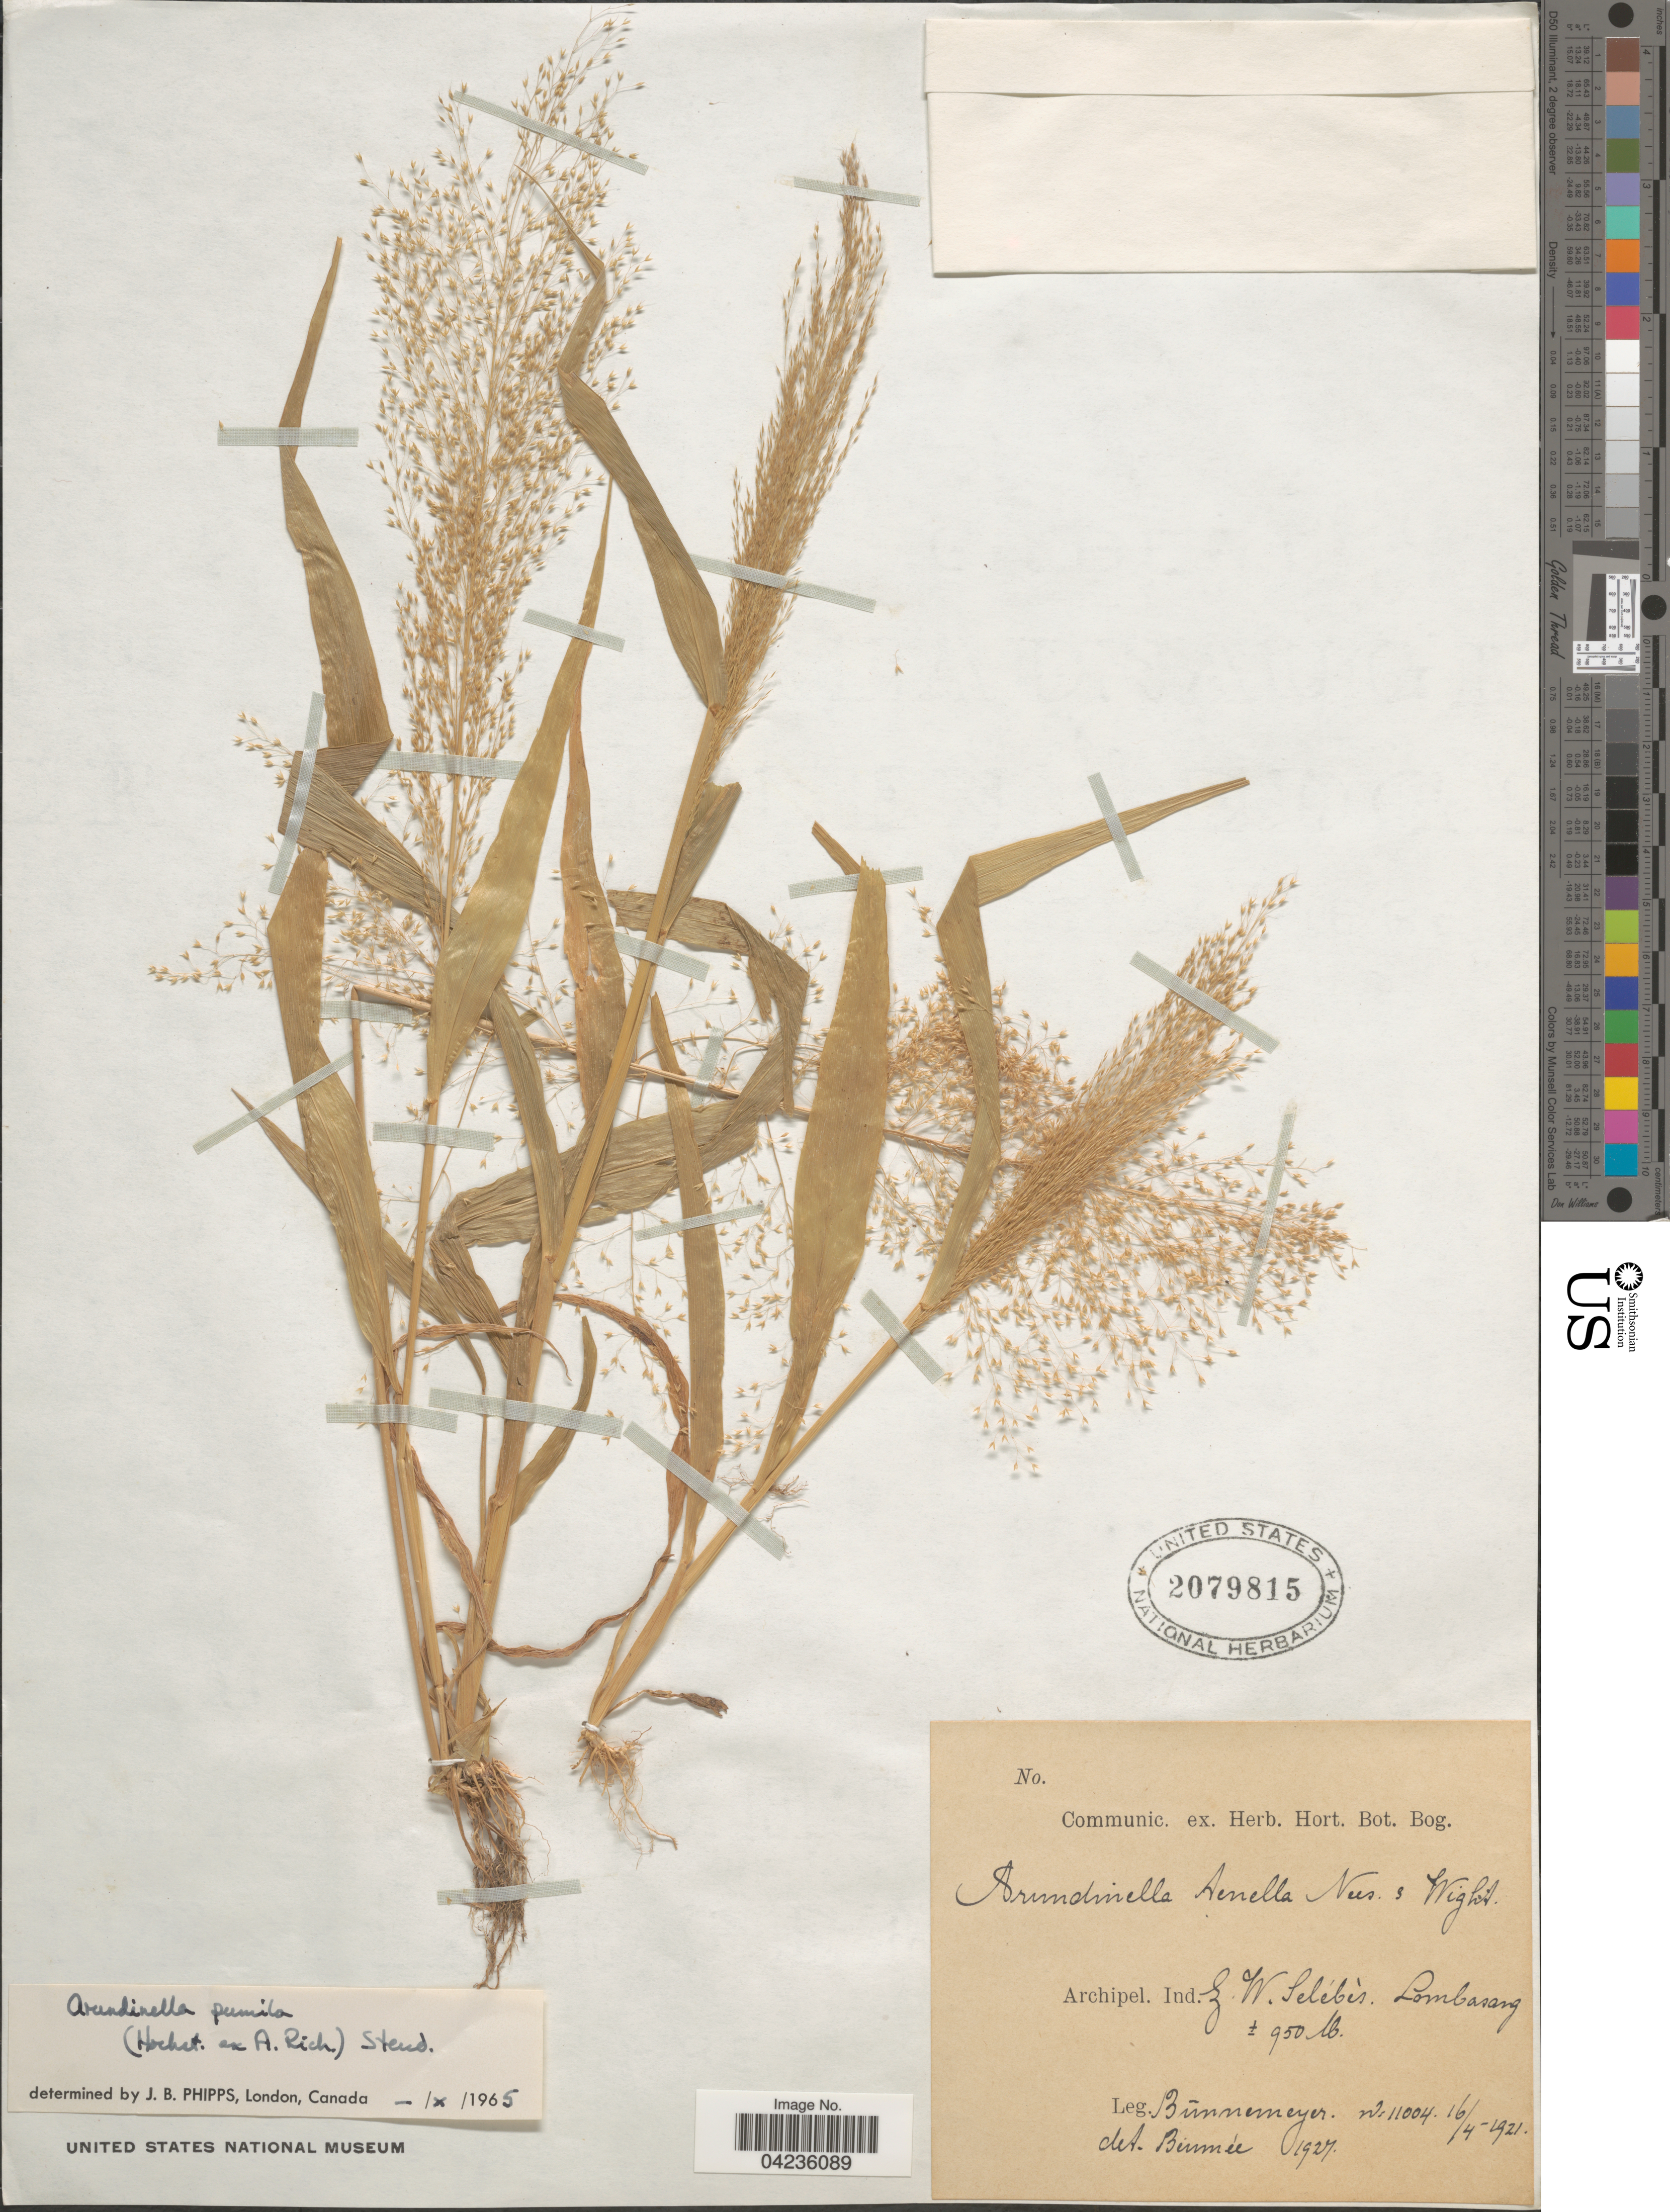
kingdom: Plantae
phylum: Tracheophyta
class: Liliopsida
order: Poales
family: Poaceae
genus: Arundinella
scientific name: Arundinella pumila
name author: (Hochst. ex A. Rich.) Steud.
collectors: Bunnemeyer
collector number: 11004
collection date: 1921-04-16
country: Indonesia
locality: Archipel Ind. Z. W. Selebès. Lombasang.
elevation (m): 950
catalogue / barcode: US 2079815